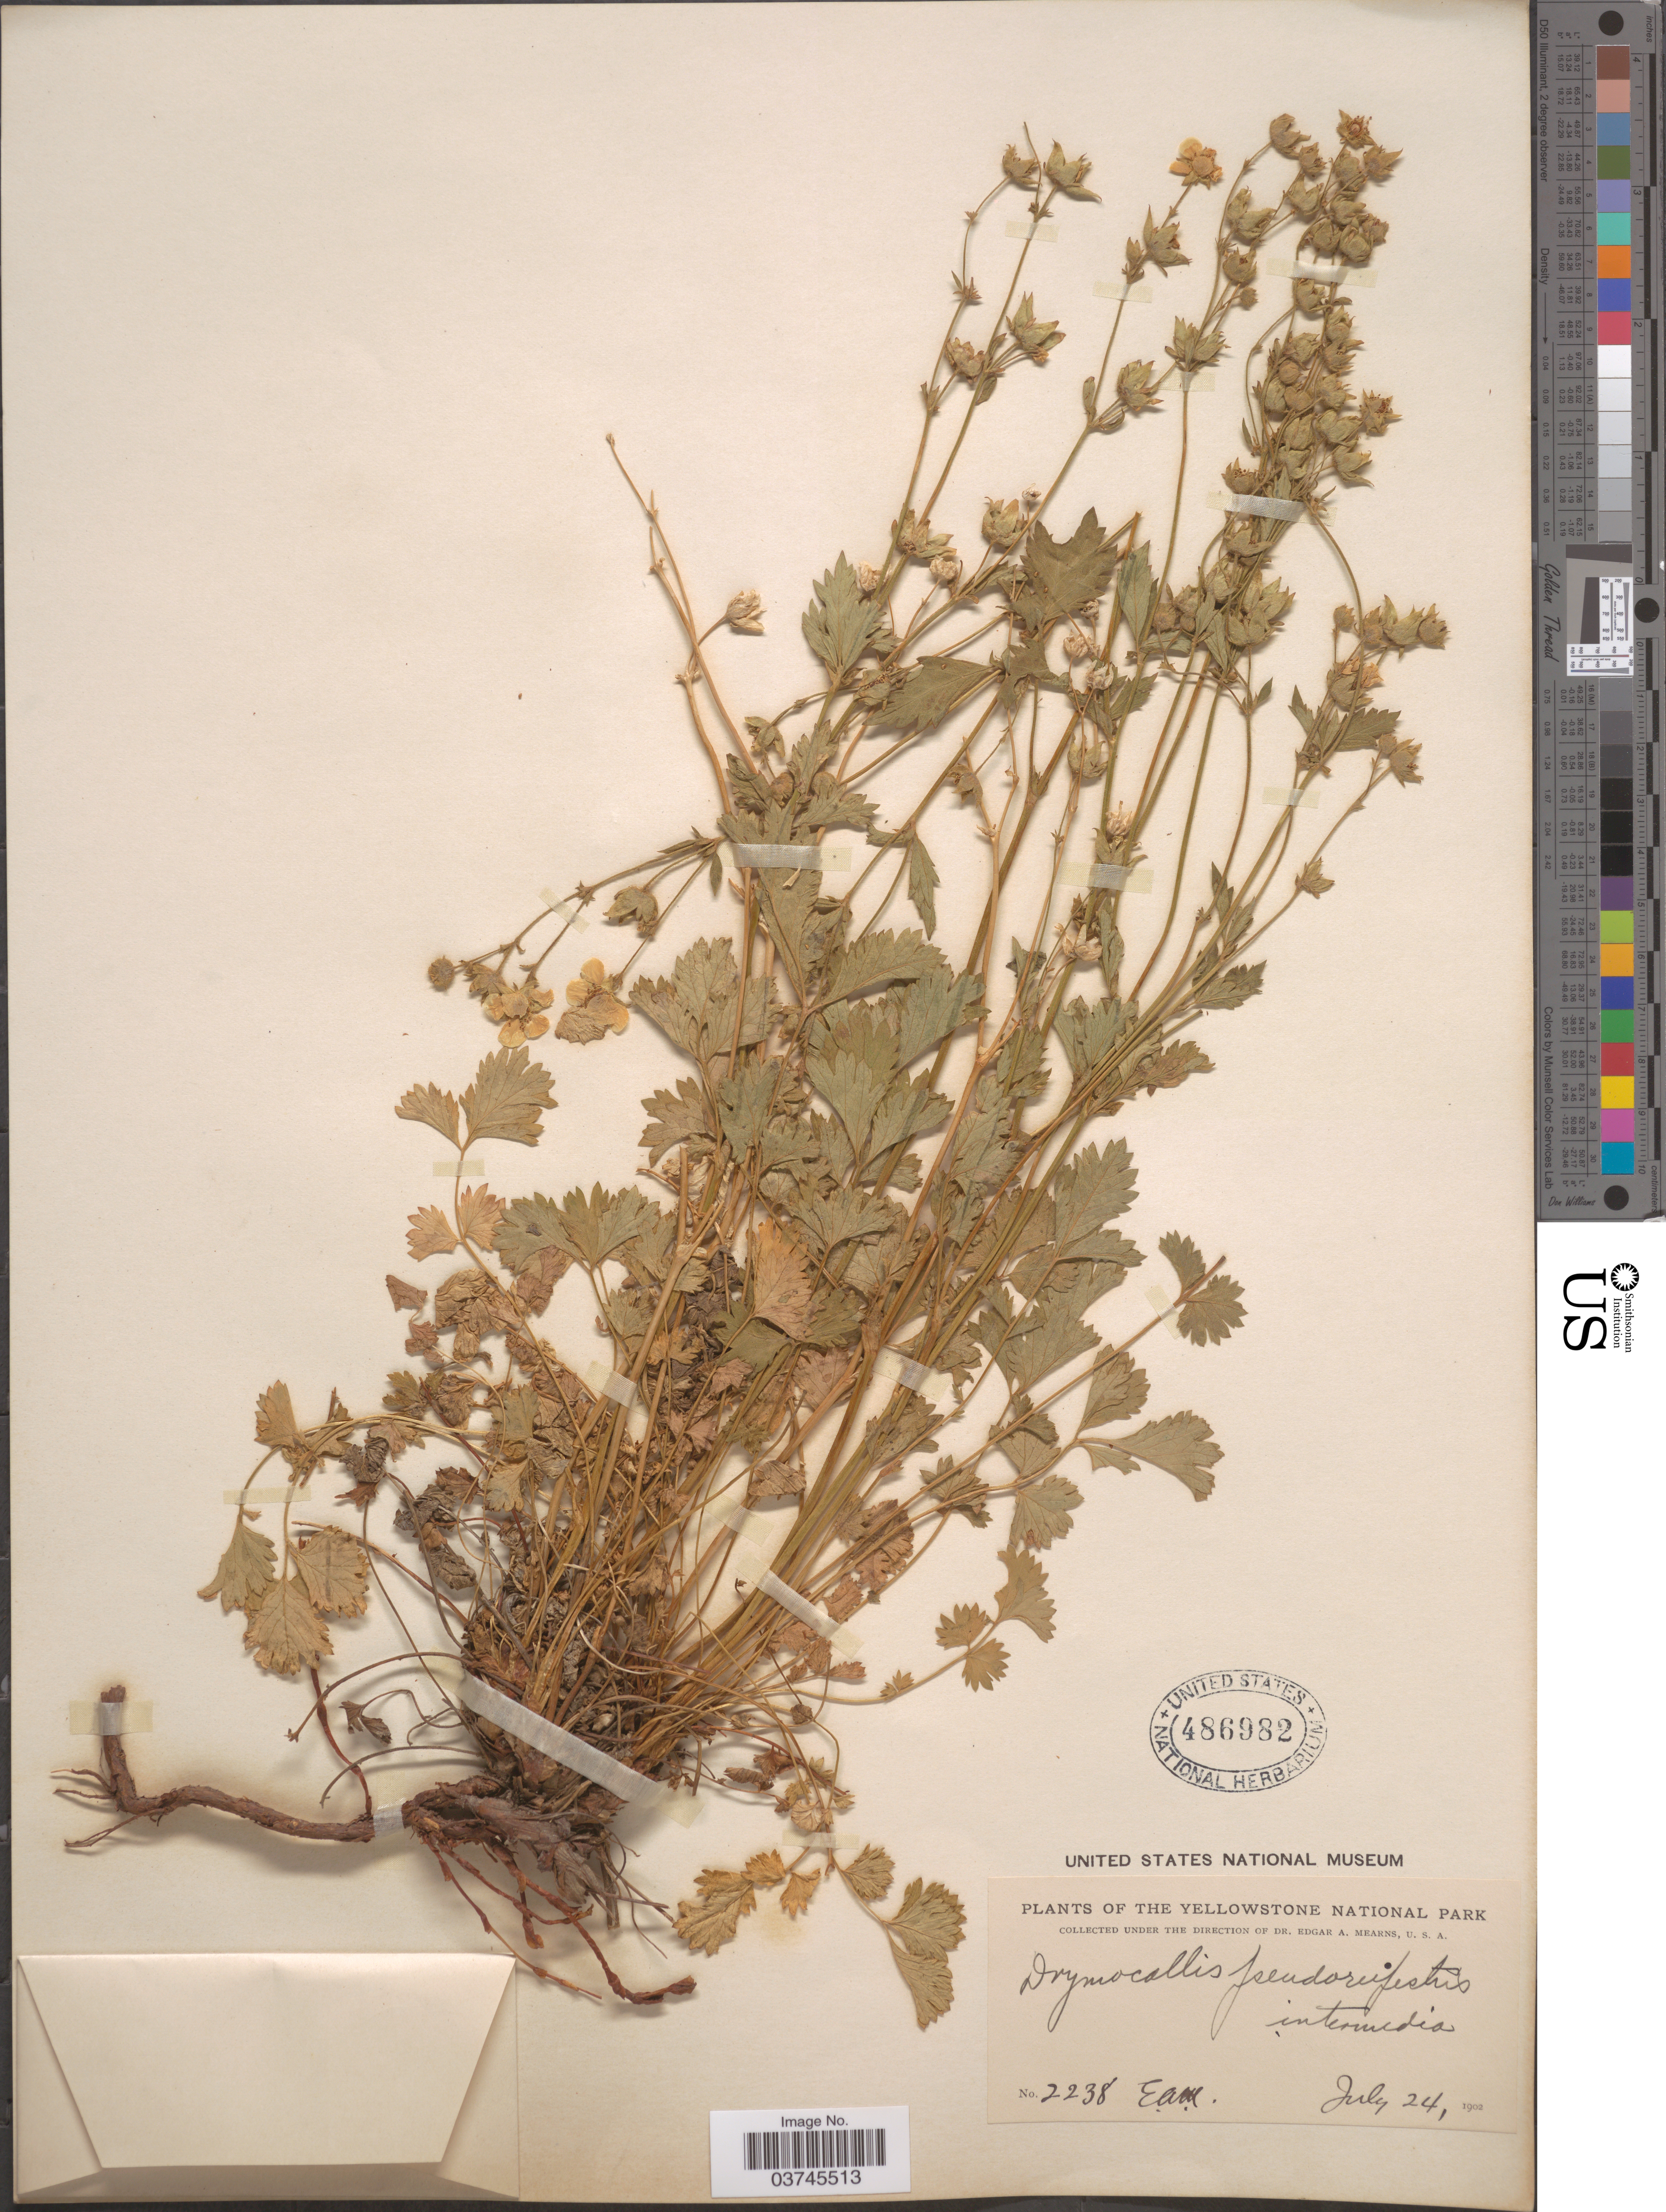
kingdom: Plantae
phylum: Tracheophyta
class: Magnoliopsida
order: Rosales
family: Rosaceae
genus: Drymocallis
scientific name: Drymocallis pseudorupestris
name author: (Rydb.) Rydb.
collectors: E. A. Mearns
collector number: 2238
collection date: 1902-07-24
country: United States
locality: The Yellowstone National Park.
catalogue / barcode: US 486982